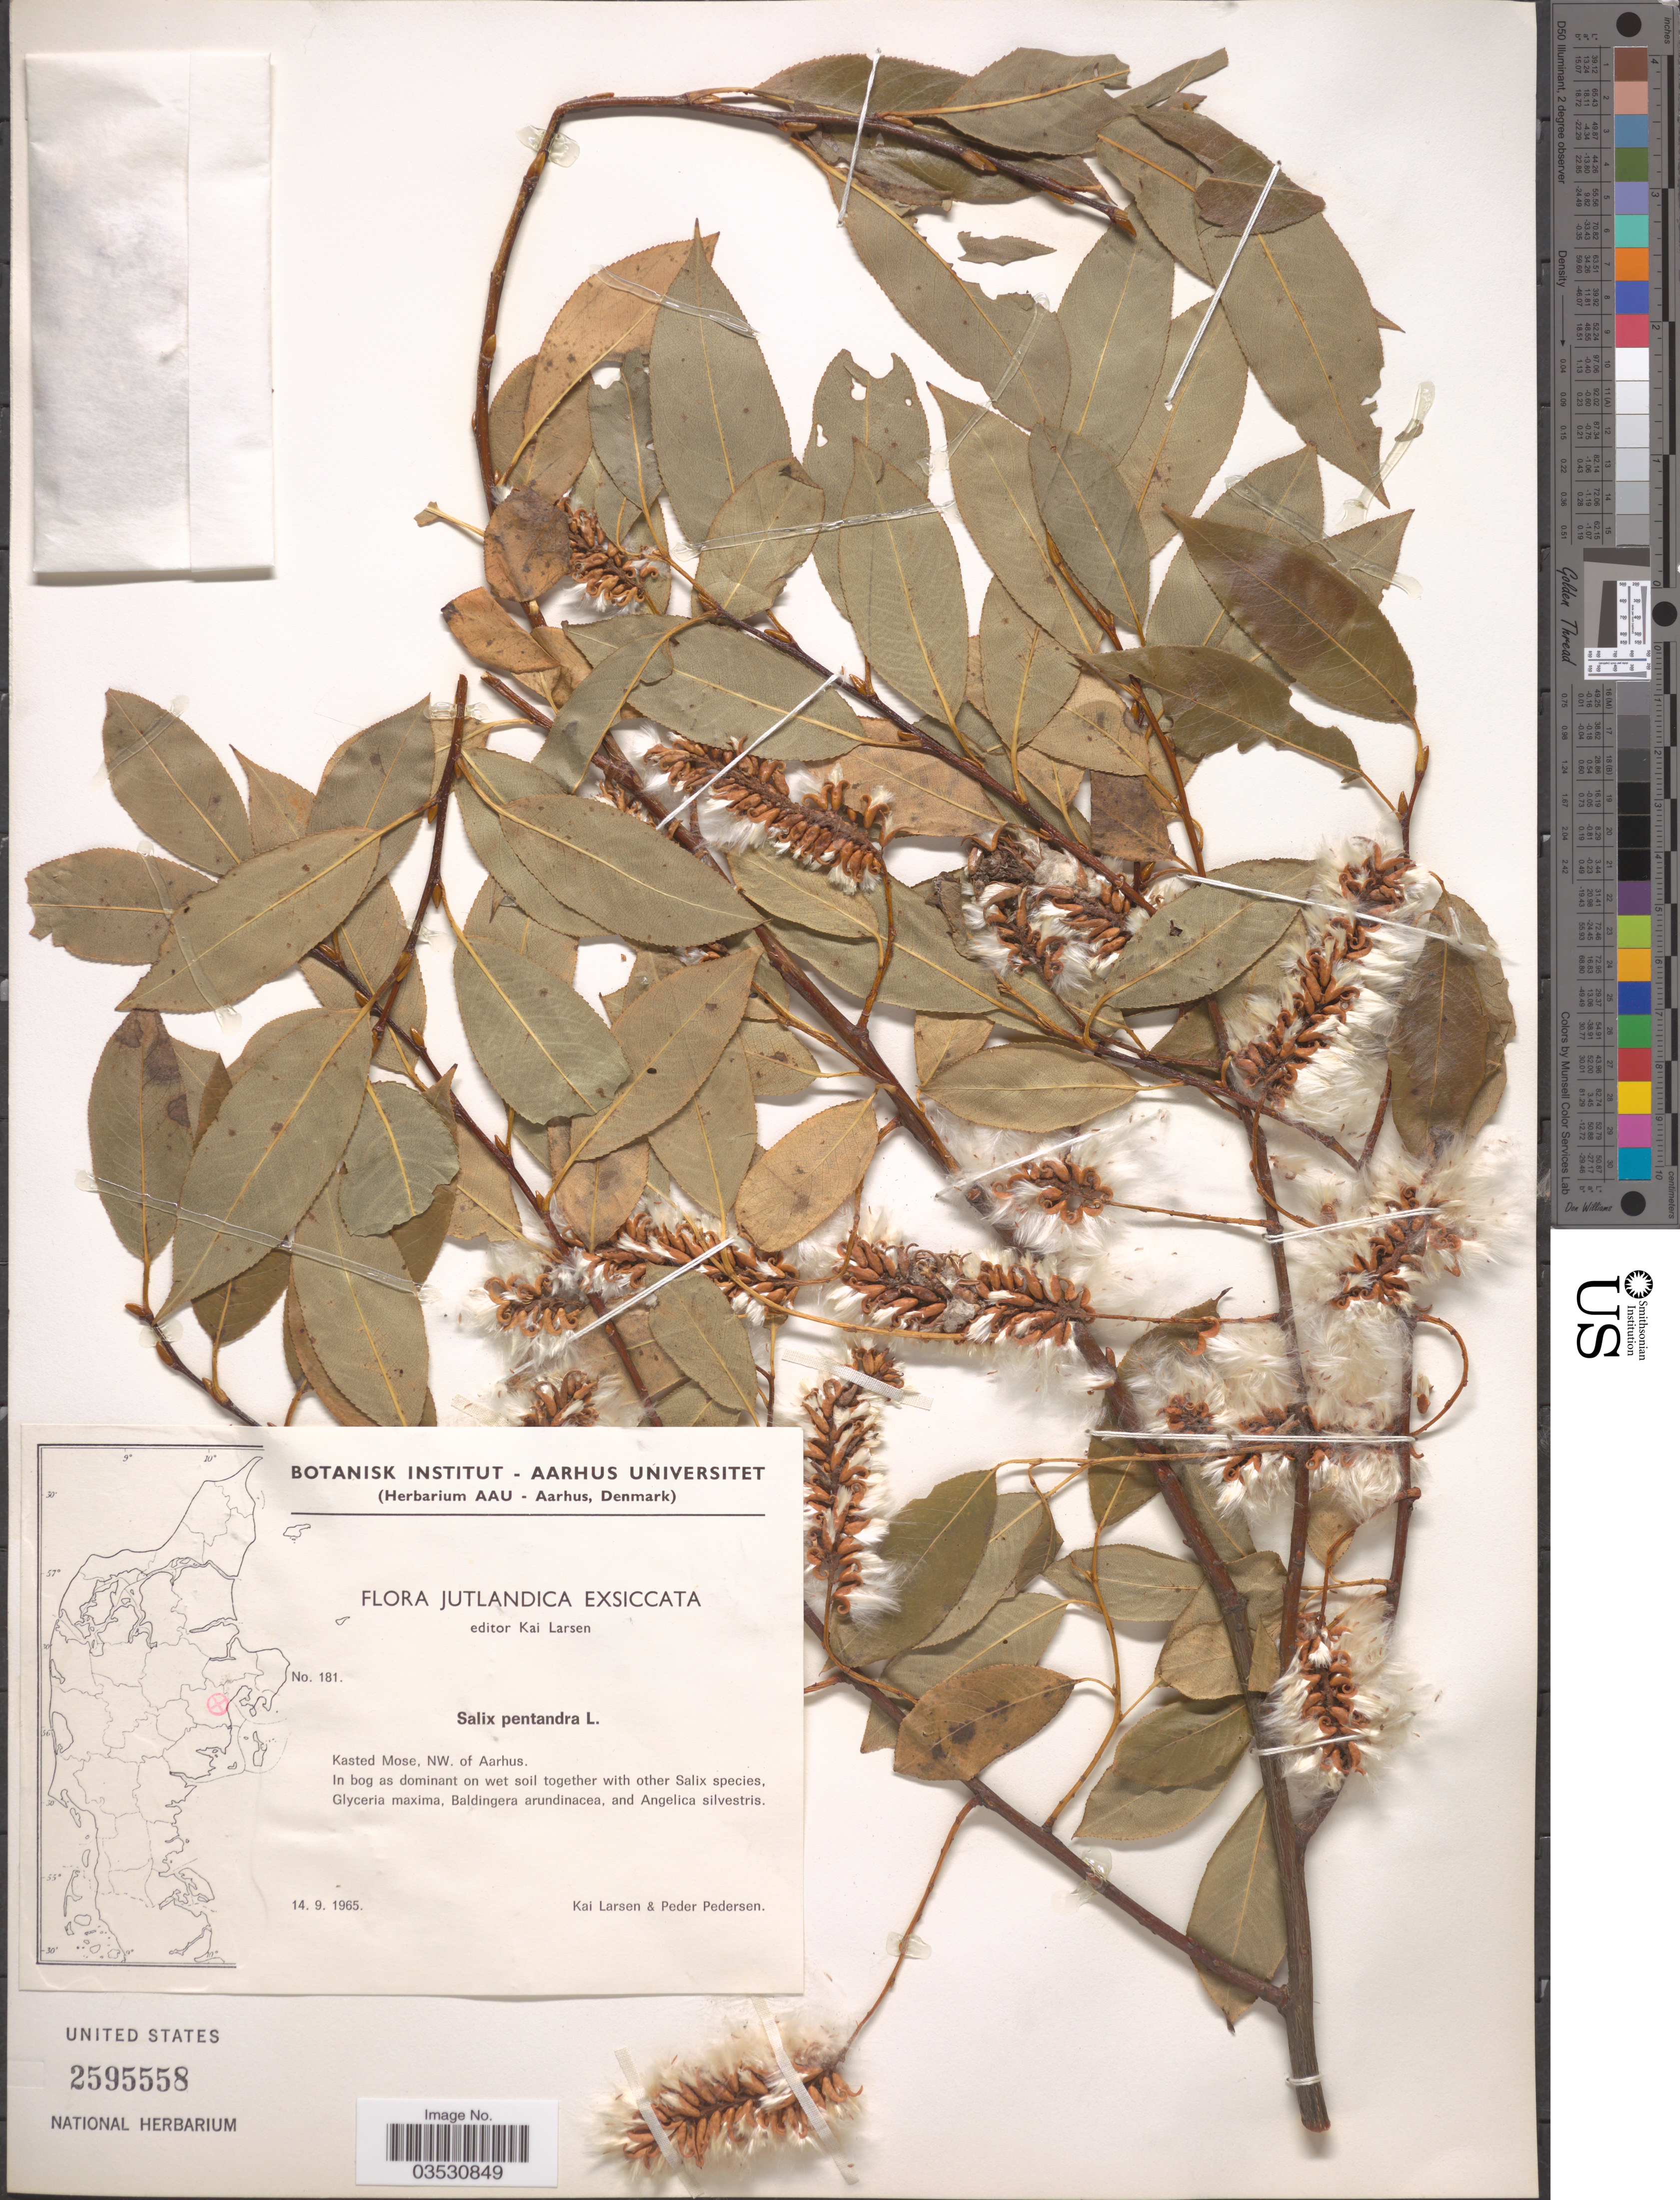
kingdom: Plantae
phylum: Tracheophyta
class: Magnoliopsida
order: Malpighiales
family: Salicaceae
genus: Salix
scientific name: Salix pentandra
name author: L.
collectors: K. Larsen & P. Pedersen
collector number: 181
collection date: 1965-09-14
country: Denmark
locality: Jutlandica. Kasted Mose, NW. of Aarhus.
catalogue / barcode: US 2595558